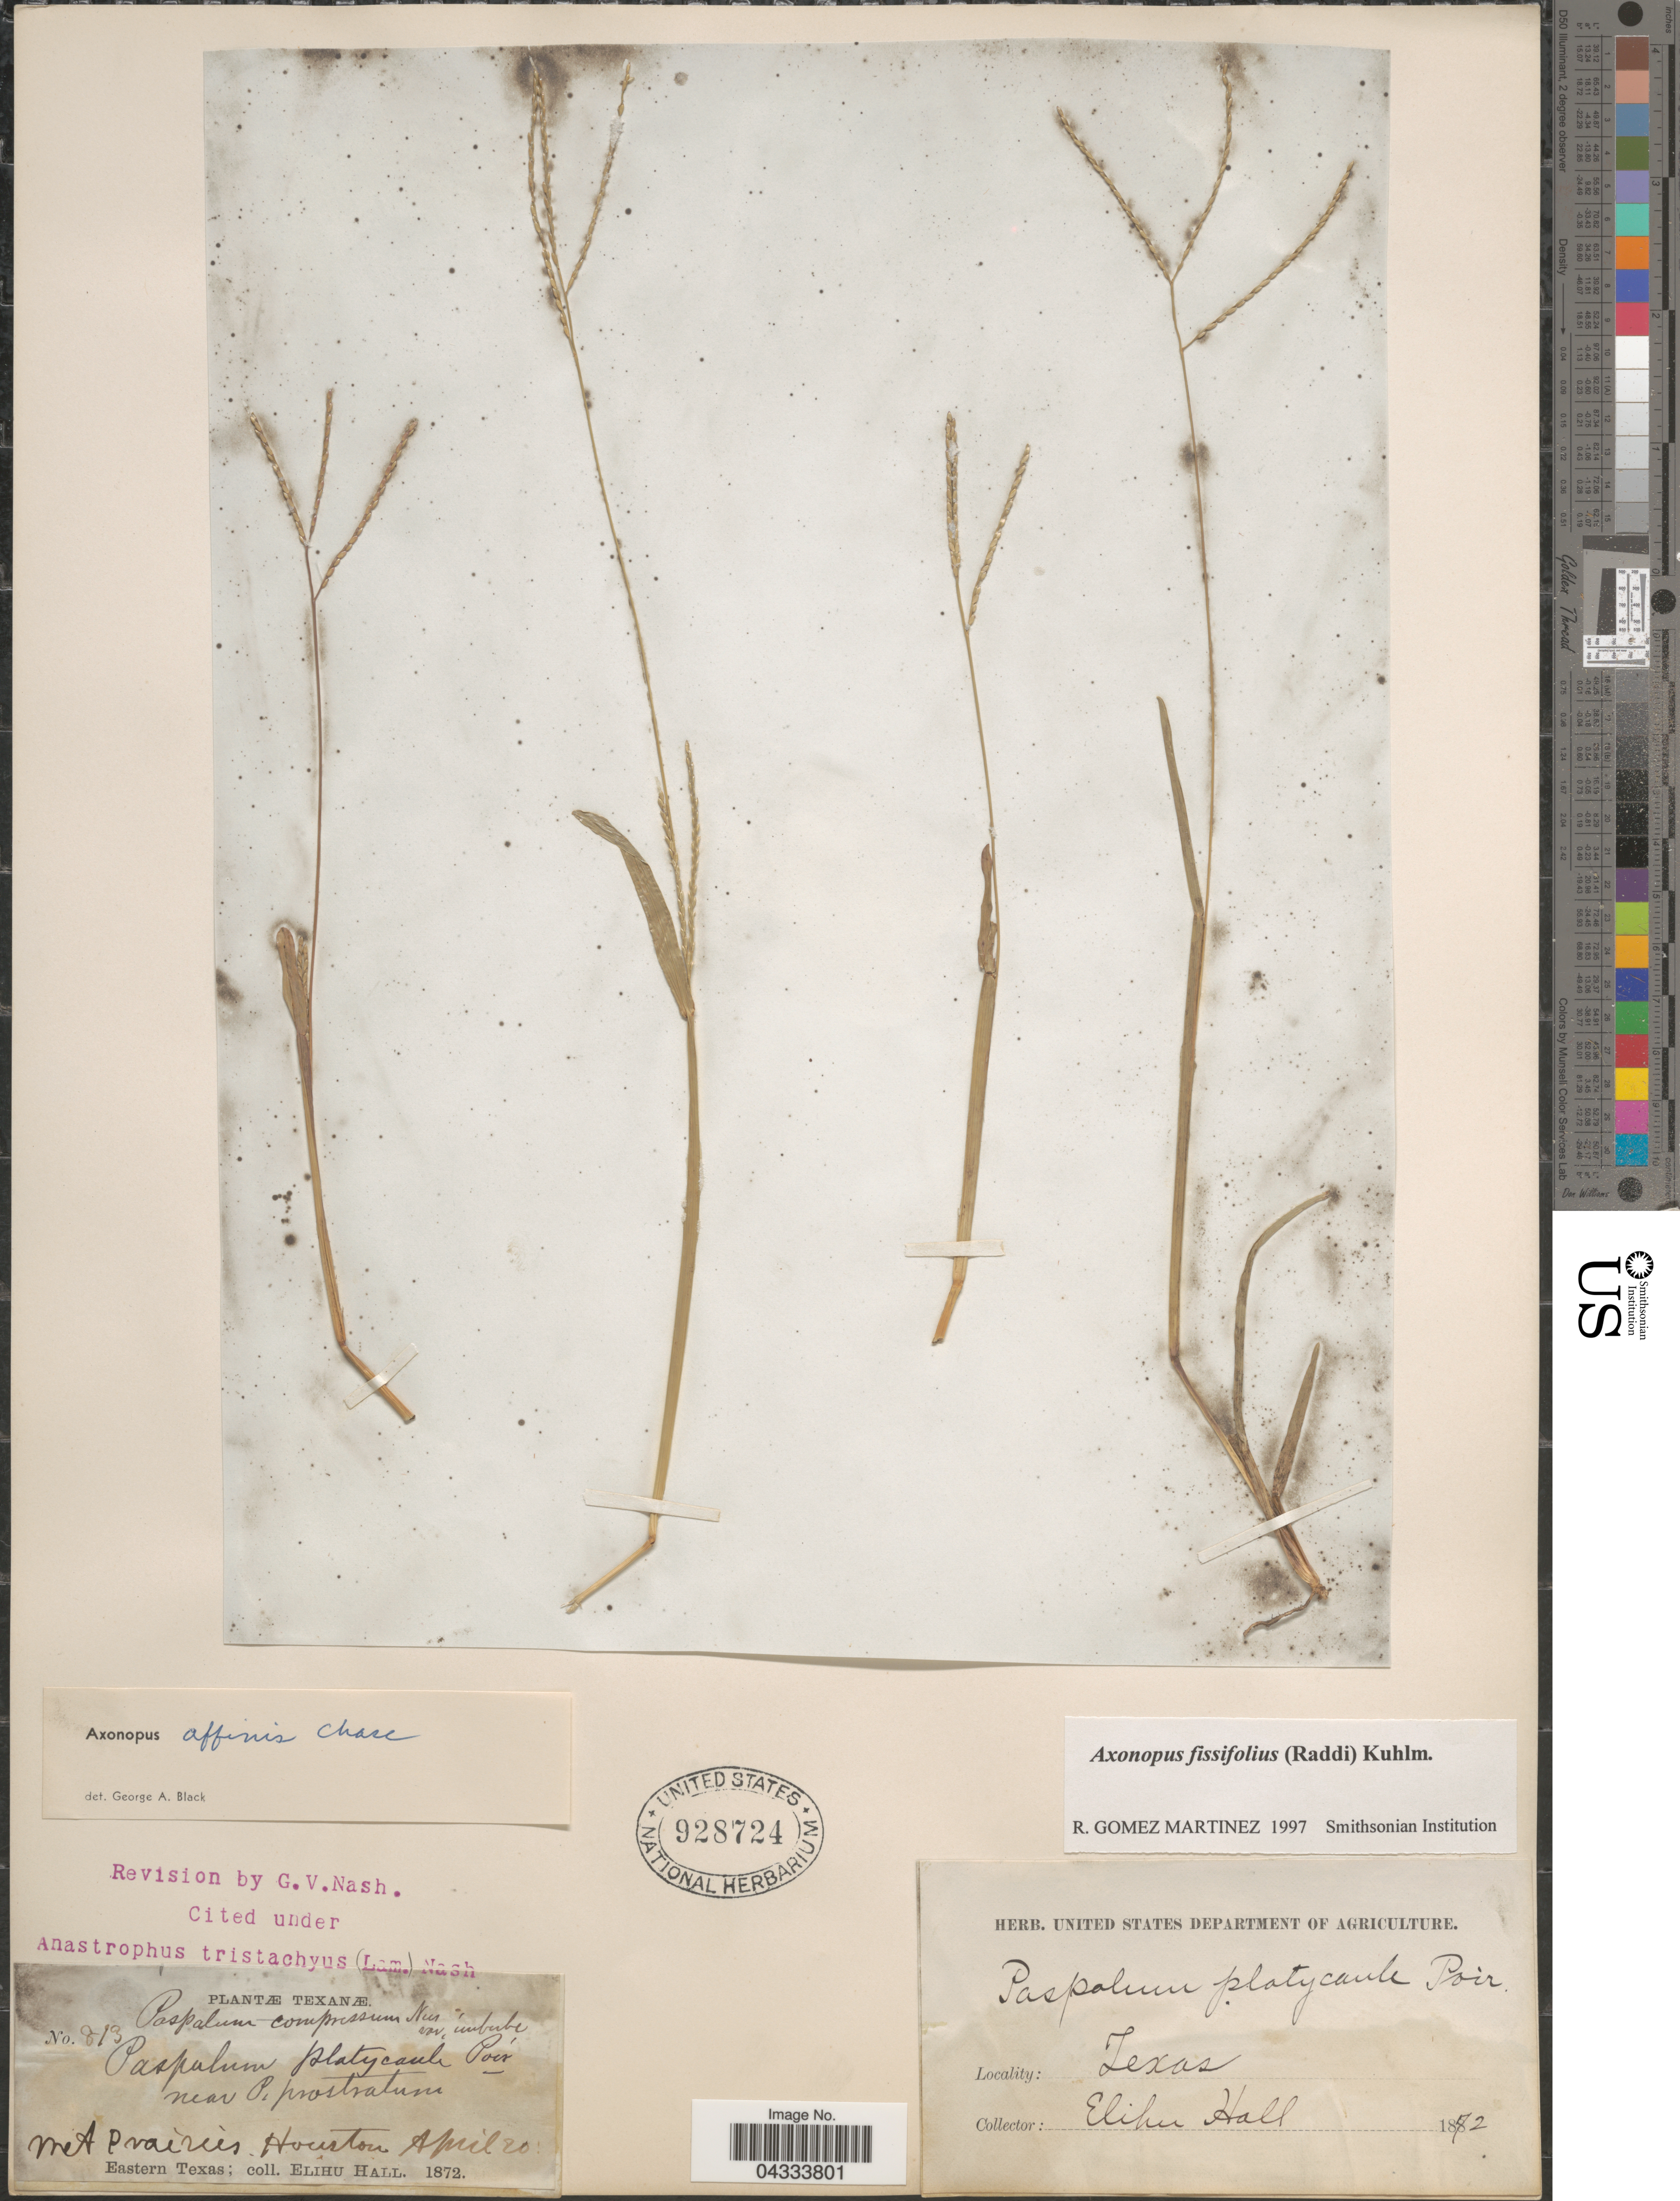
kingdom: Plantae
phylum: Tracheophyta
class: Liliopsida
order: Poales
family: Poaceae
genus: Axonopus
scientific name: Axonopus fissifolius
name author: (Raddi) Kuhlm.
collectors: E. Hall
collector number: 813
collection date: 1872-04-20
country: United States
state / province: Texas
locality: Houston. Eastern Texas.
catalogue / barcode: US 928724